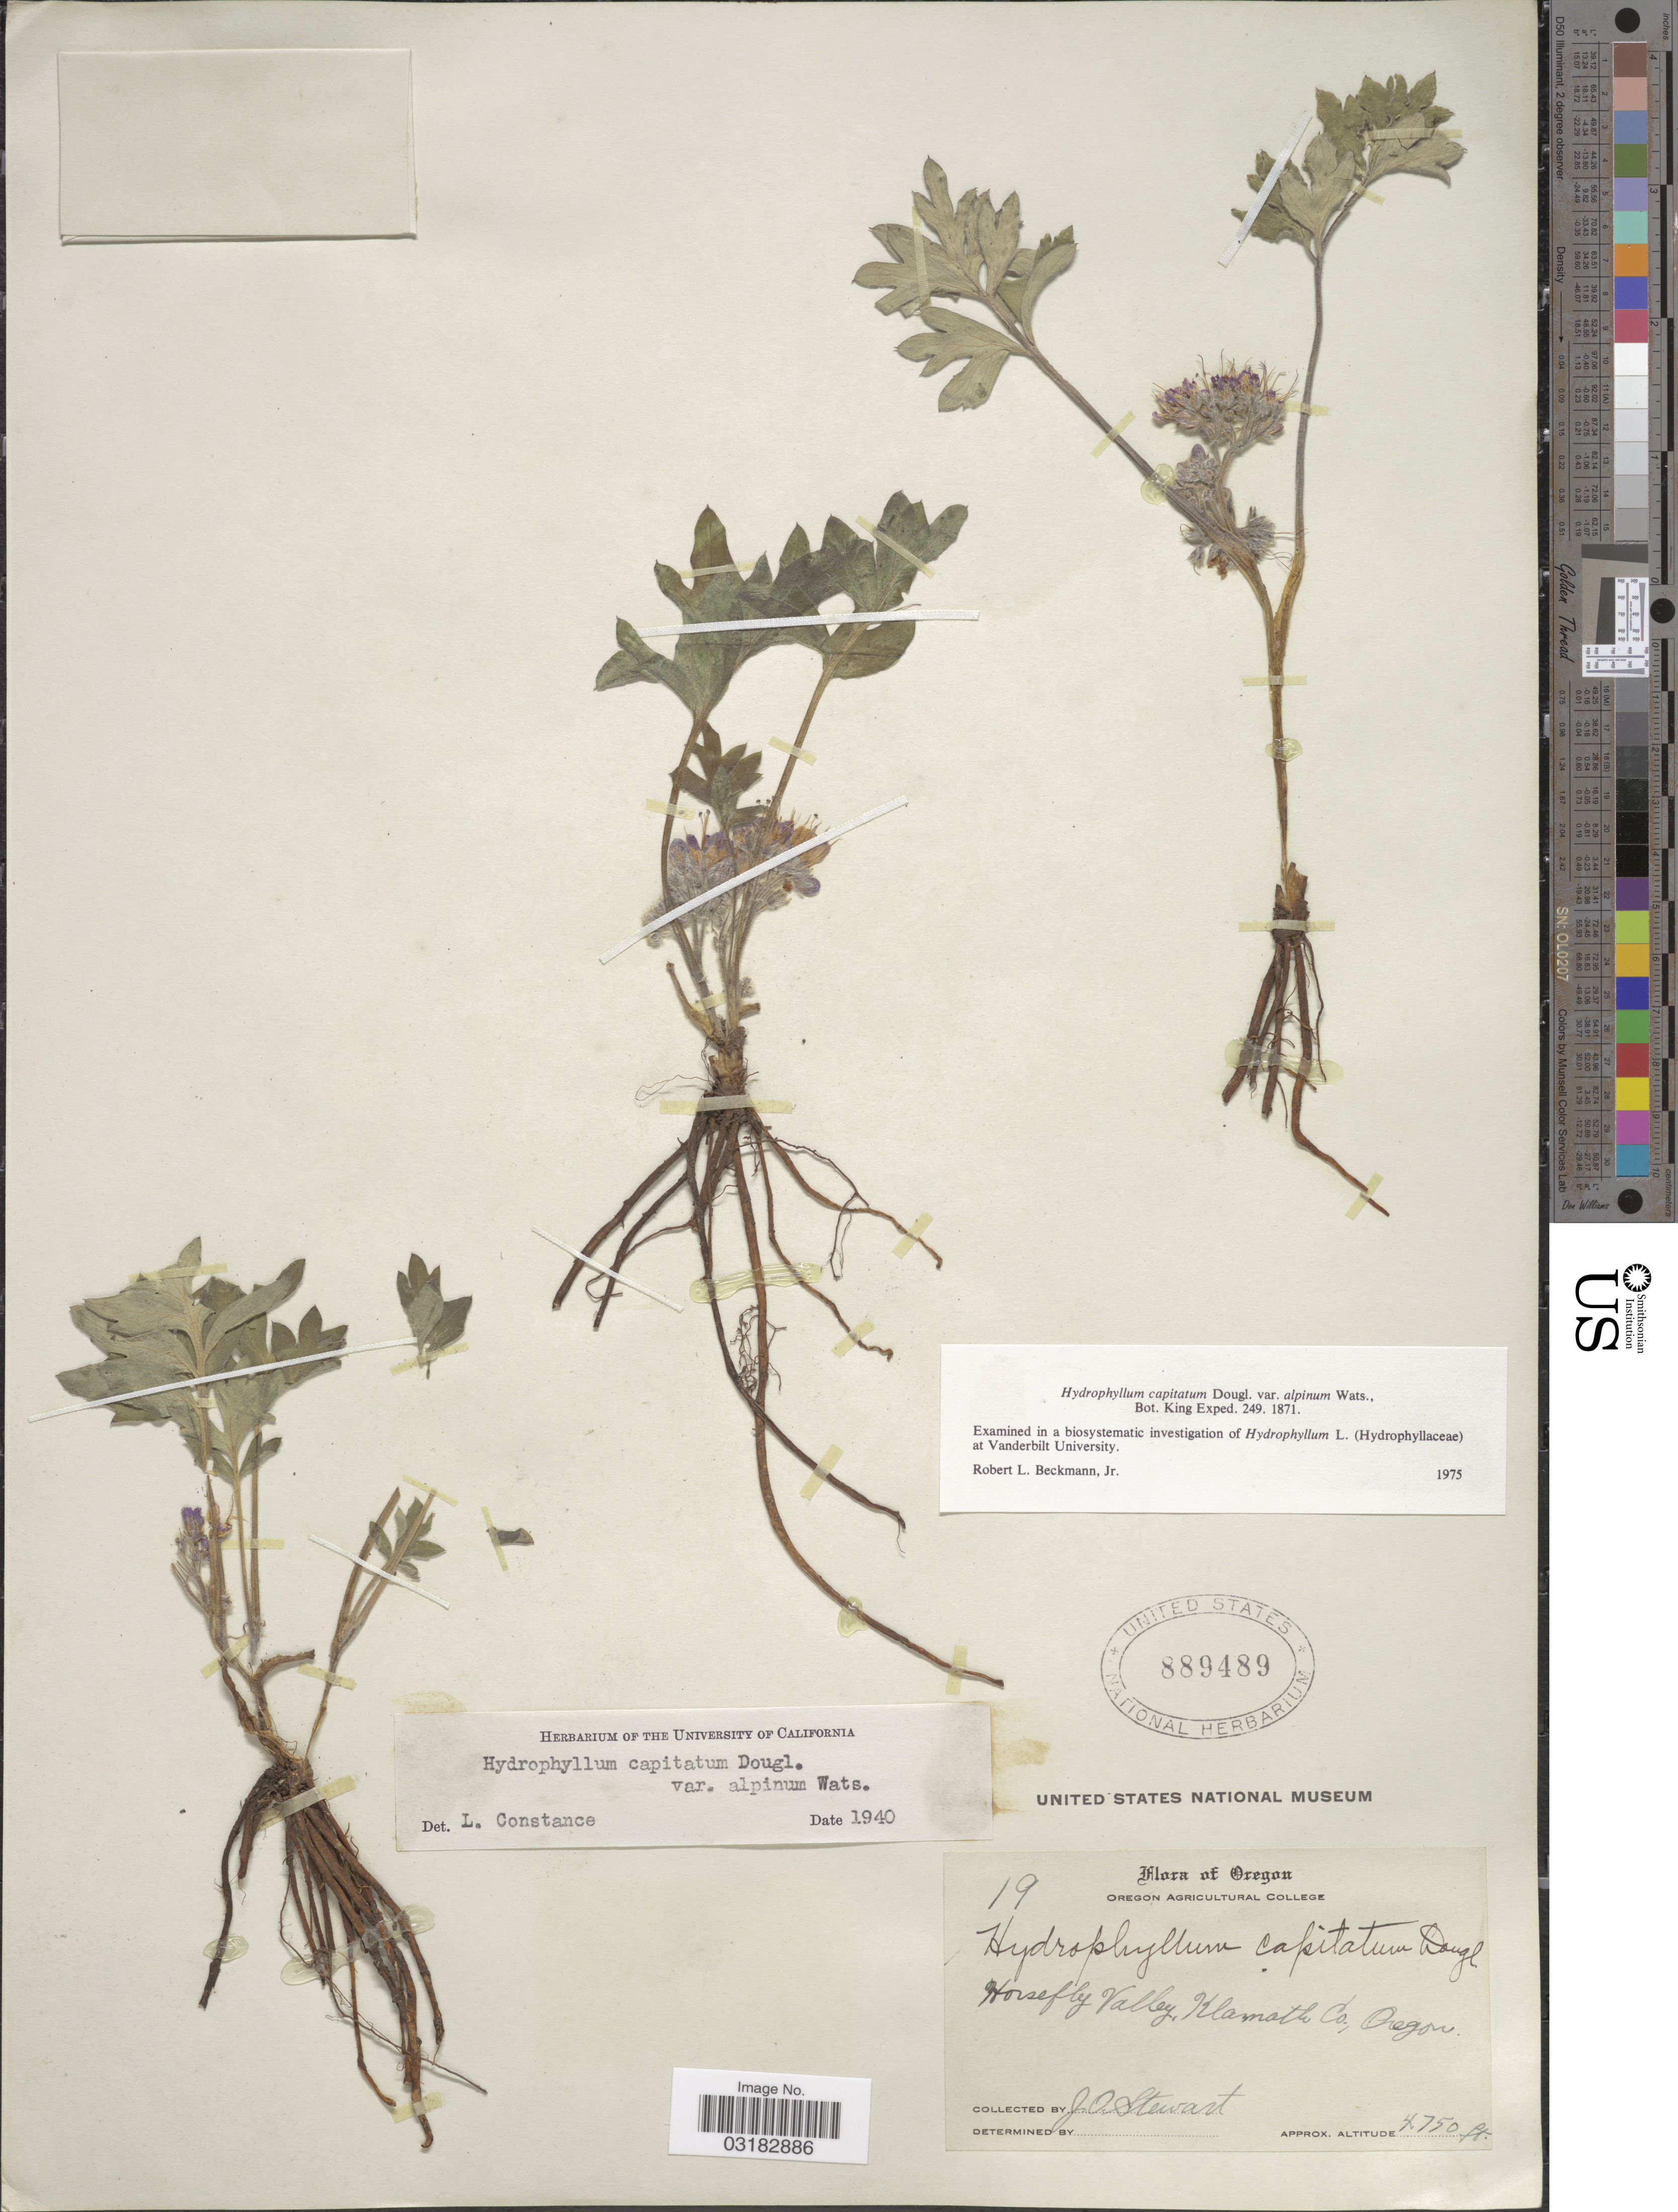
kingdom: Plantae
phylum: Tracheophyta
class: Magnoliopsida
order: Boraginales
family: Hydrophyllaceae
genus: Hydrophyllum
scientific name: Hydrophyllum capitatum var. alpinum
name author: S. Watson in C. King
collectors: J. Stewart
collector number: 19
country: United States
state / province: Oregon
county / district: Klamath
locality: Horsefly Valley, Klamath Co.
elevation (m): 1448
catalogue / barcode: US 889489